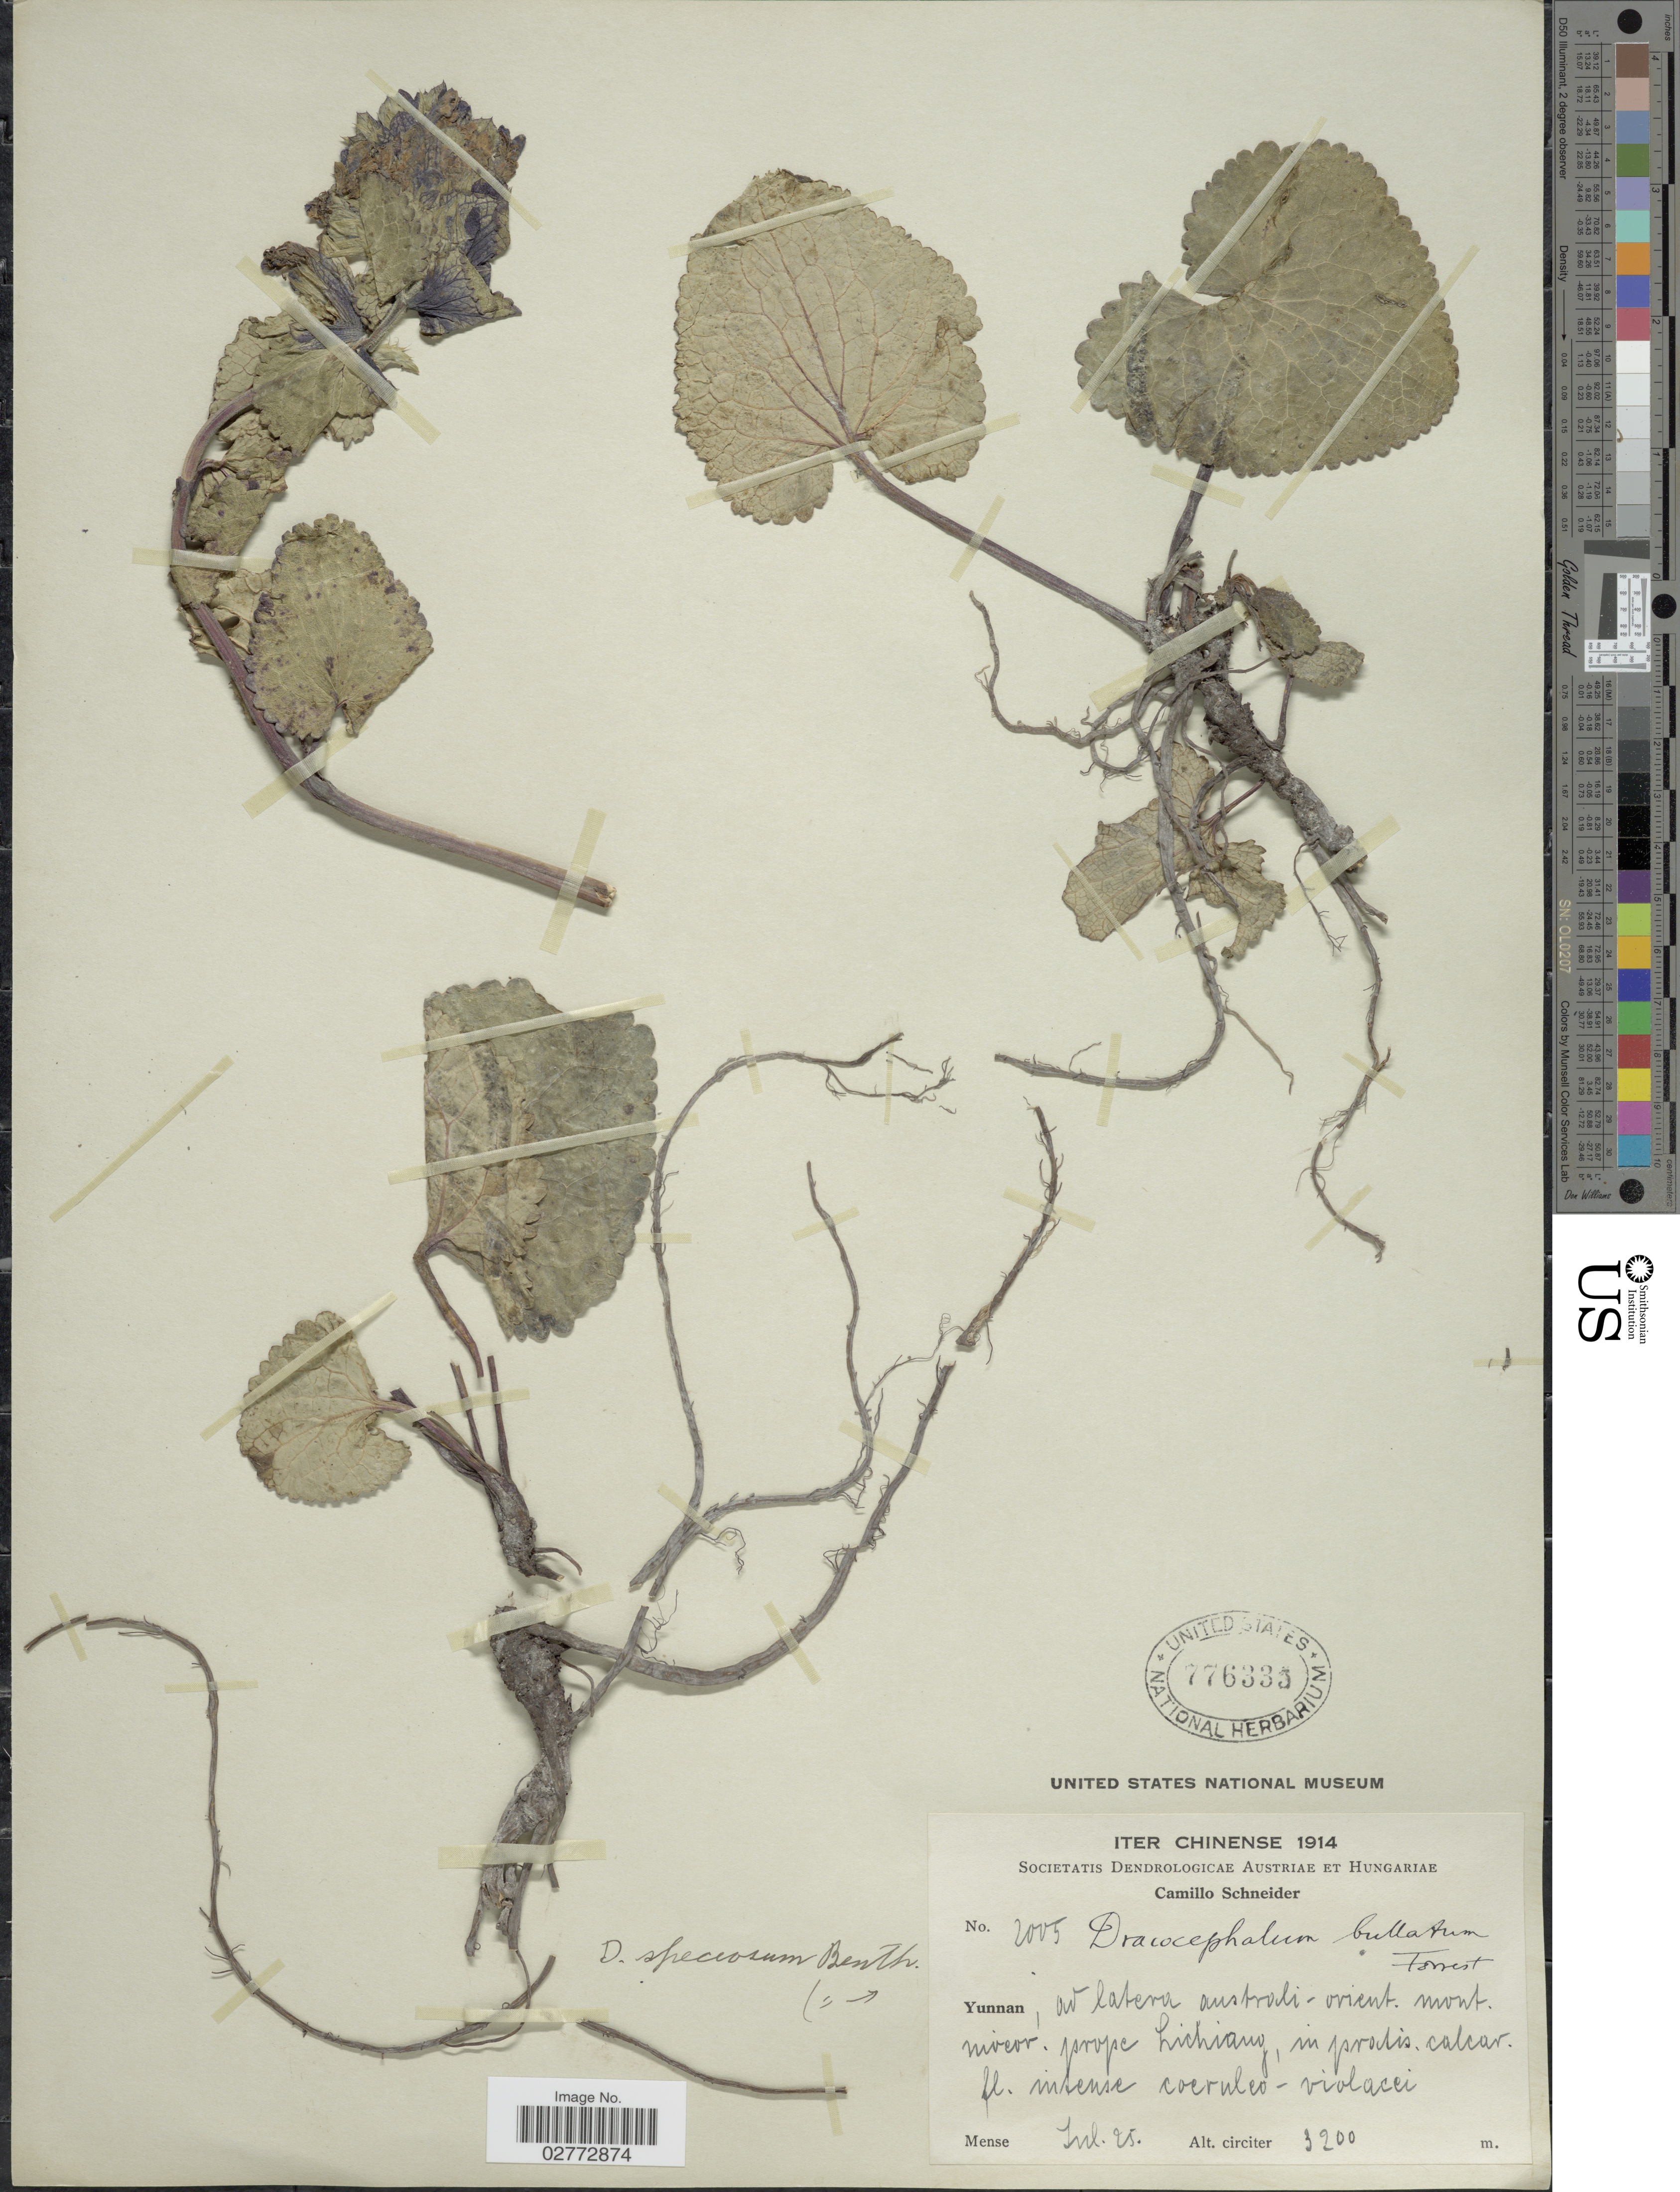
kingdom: Plantae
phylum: Tracheophyta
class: Magnoliopsida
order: Lamiales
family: Lamiaceae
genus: Dracocephalum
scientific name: Dracocephalum speciosum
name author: Sweet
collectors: C. K. Schneider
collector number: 2005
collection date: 1914-07-25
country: China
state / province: Yunnan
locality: Ad latera australi-orient. mont. niveor. prope Lichiang, in prodis. calcar. Iter Chinense.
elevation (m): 3200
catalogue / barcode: US 776333